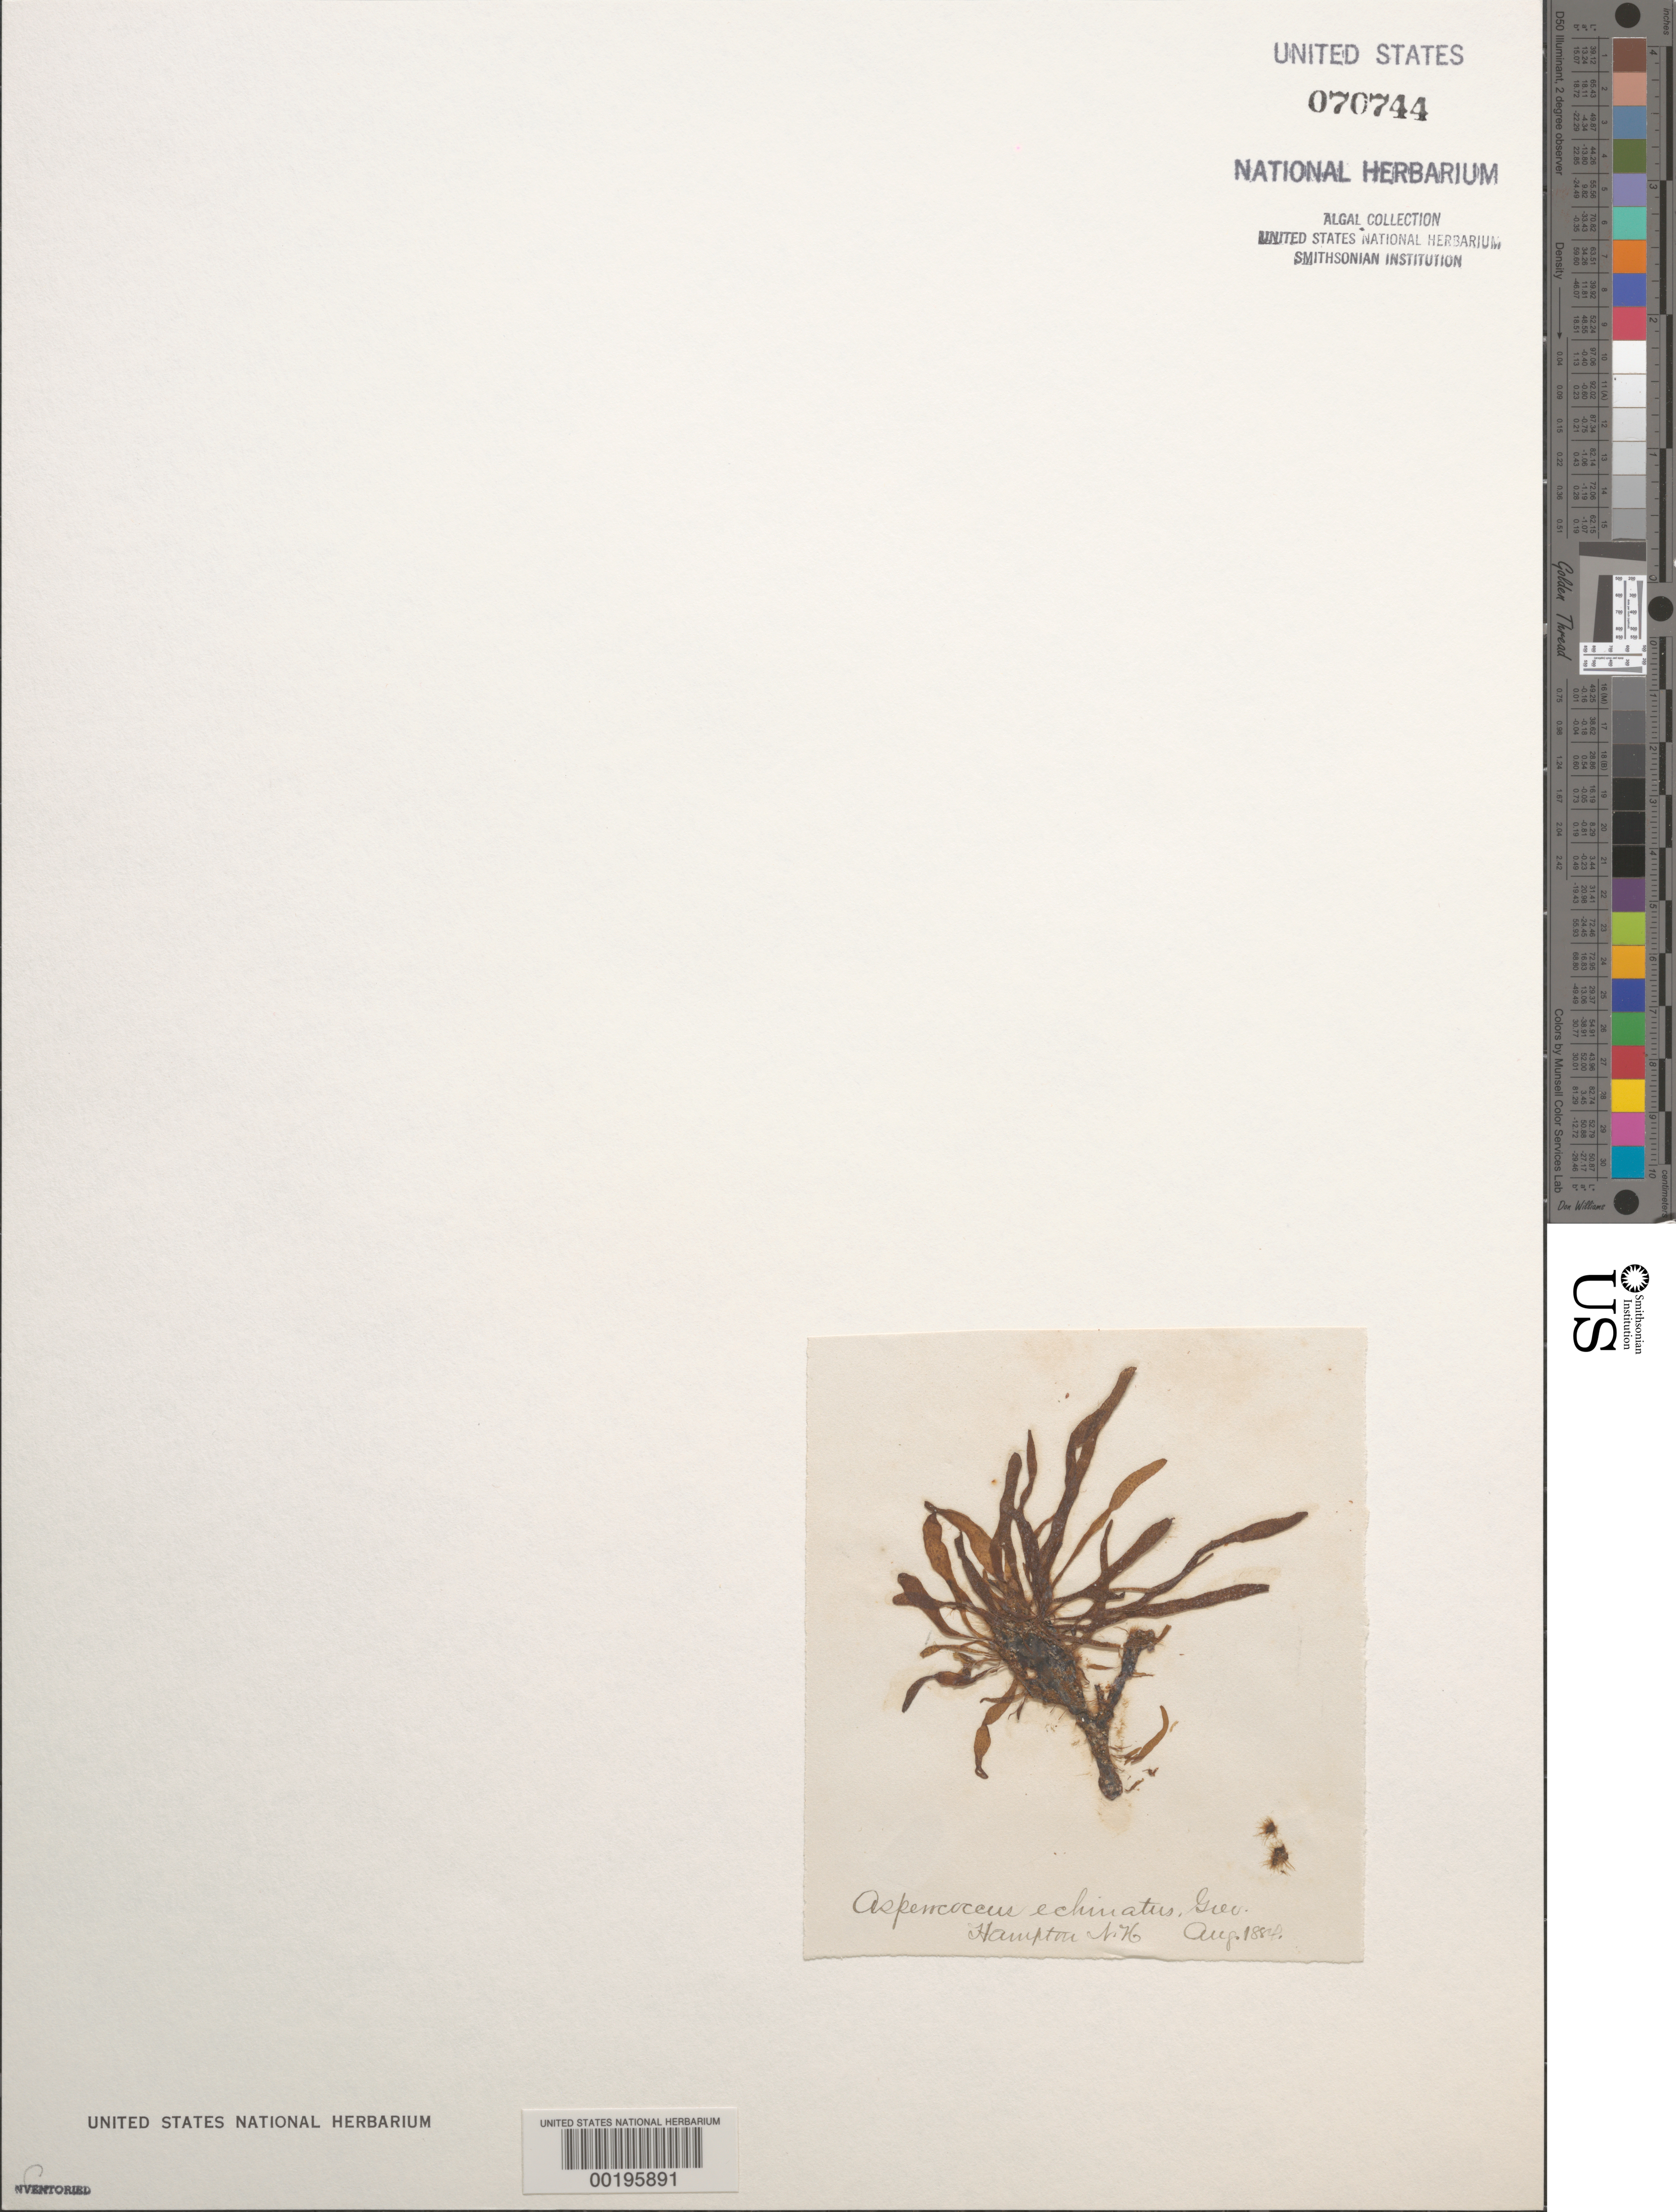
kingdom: Chromista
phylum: Ochrophyta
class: Phaeophyceae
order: Ectocarpales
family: Chordariaceae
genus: Asperococcus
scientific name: Asperococcus fistulosus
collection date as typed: Aug 1884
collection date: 1884-08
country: United States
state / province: New Hampshire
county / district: Rockingham County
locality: Hampton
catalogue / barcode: US 70744